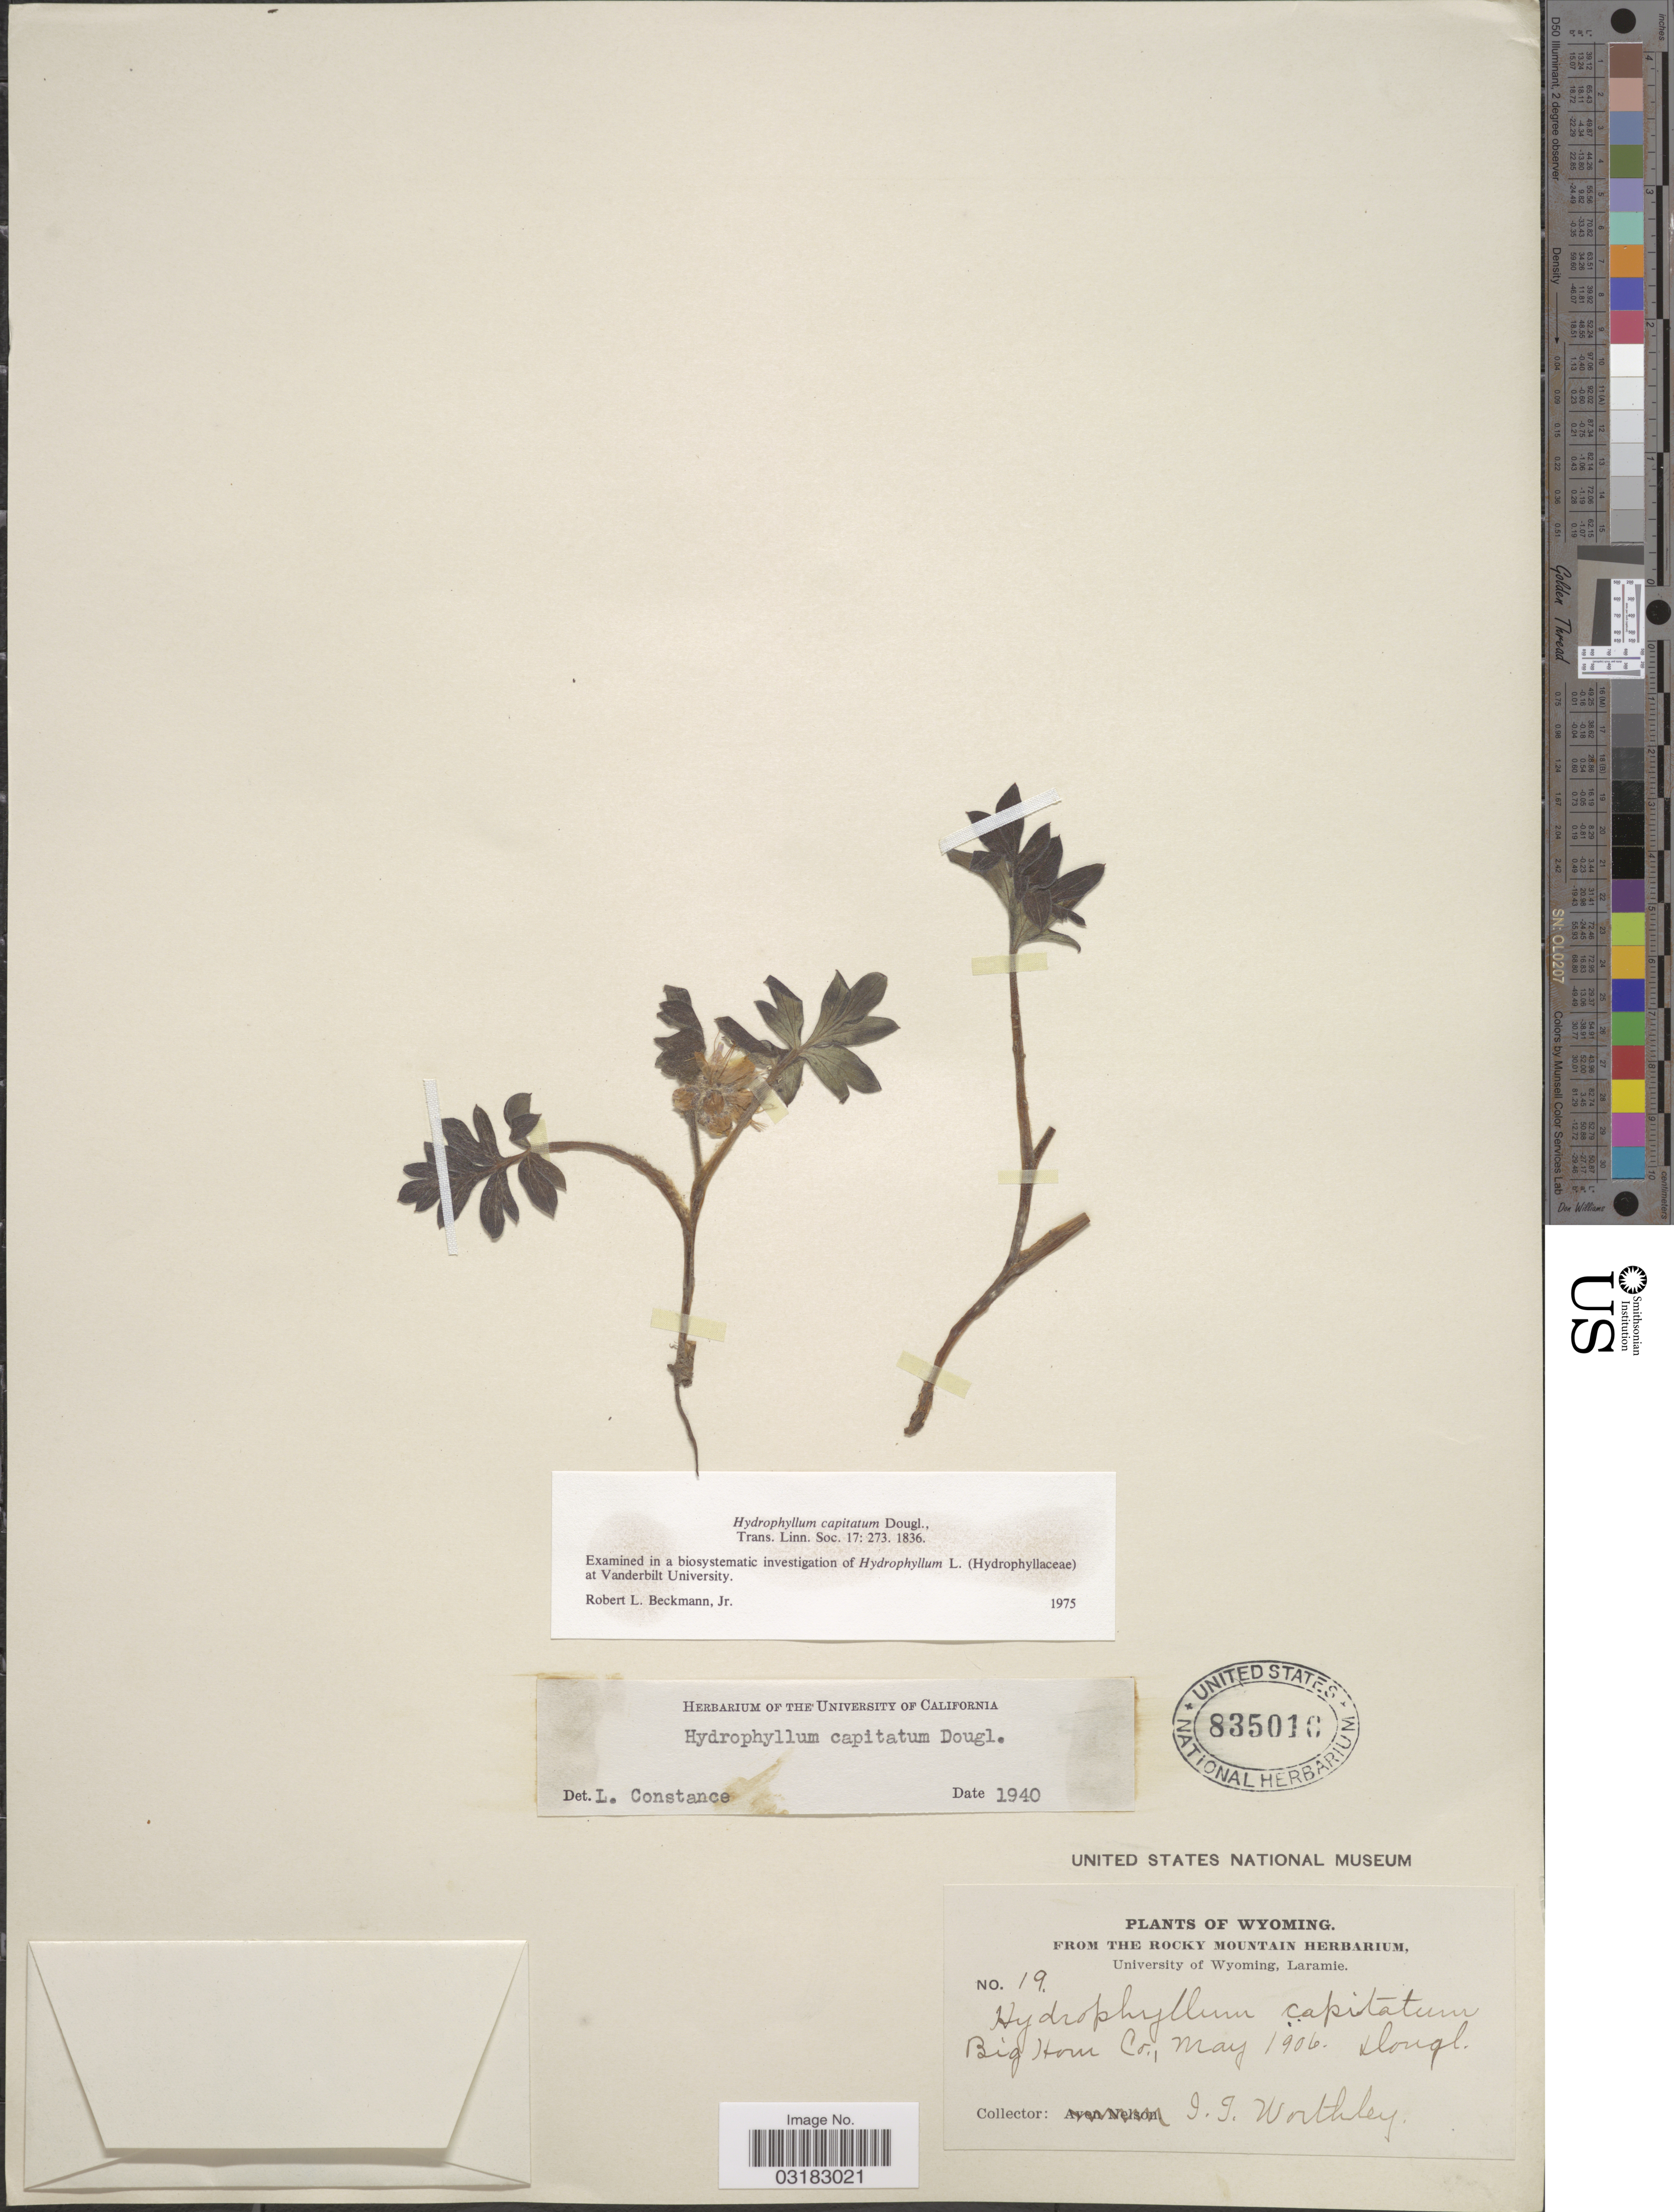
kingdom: Plantae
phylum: Tracheophyta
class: Magnoliopsida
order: Boraginales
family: Hydrophyllaceae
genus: Hydrophyllum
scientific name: Hydrophyllum capitatum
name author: Douglas ex Benth.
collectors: J. Worthley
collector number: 19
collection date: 1906-05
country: United States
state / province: Wyoming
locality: Big Horn Co.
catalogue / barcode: US 835016